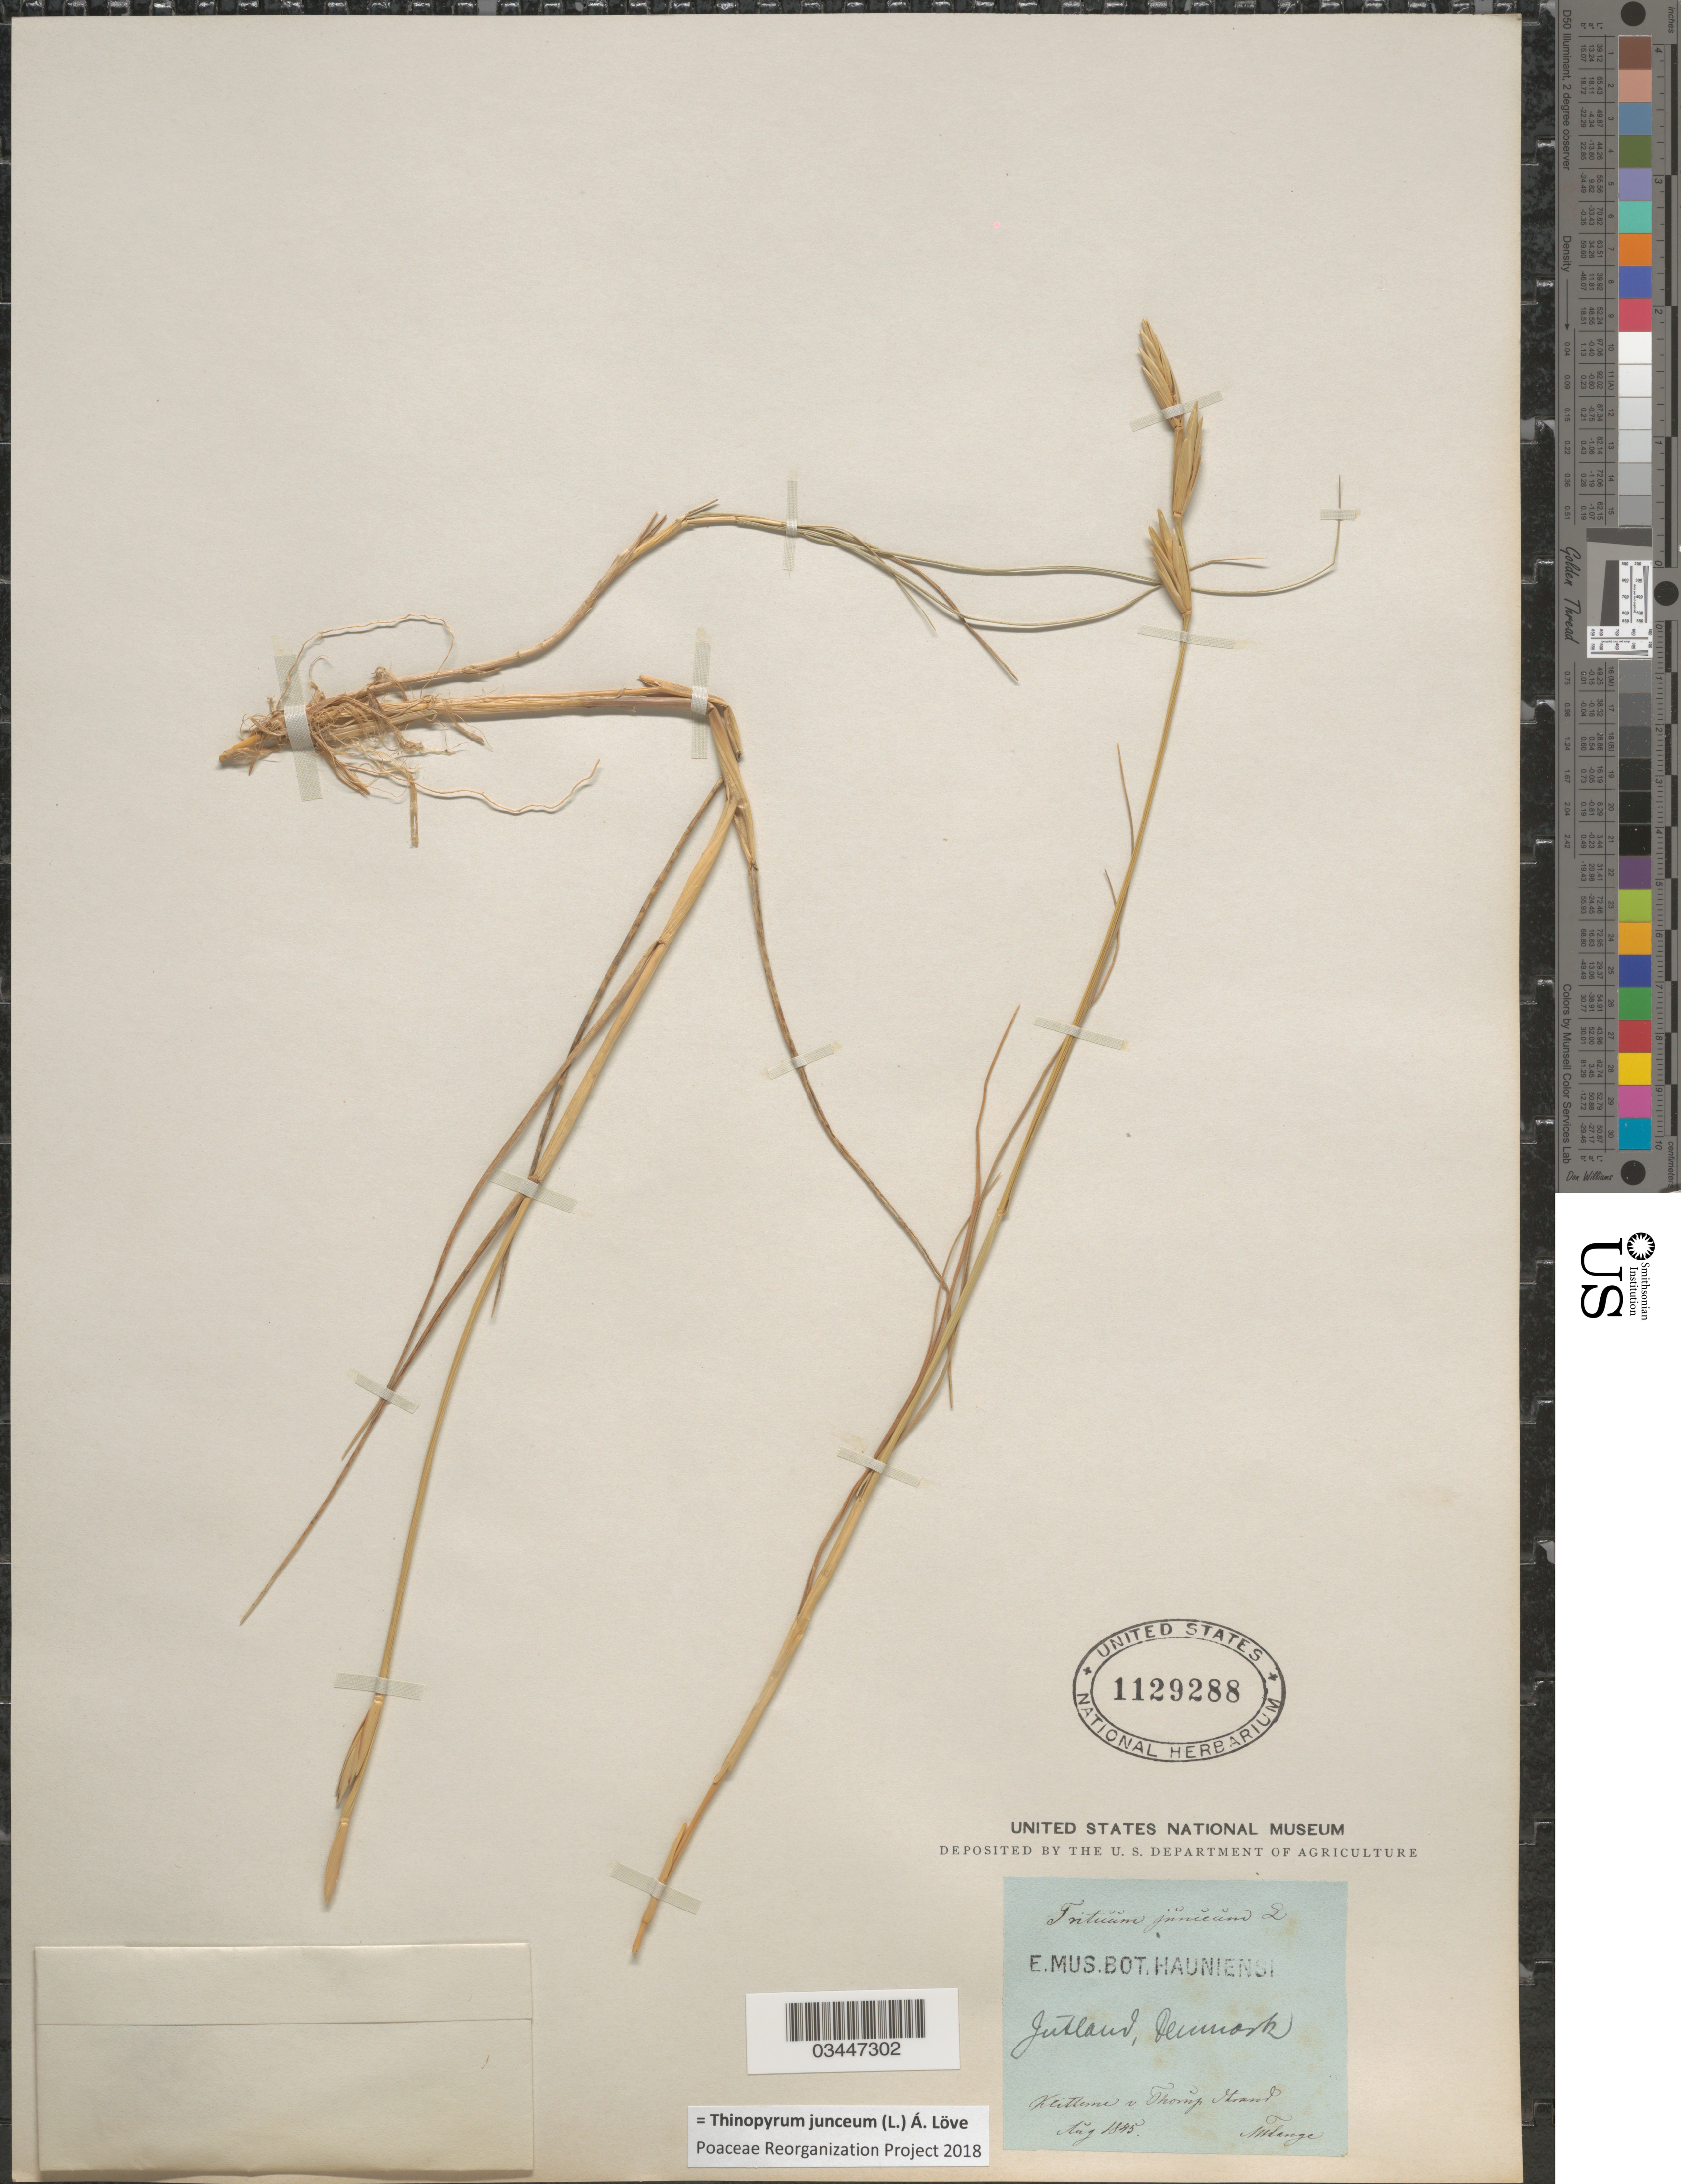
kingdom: Plantae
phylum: Tracheophyta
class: Liliopsida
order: Poales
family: Poaceae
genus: Thinopyrum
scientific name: Thinopyrum junceum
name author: (L.) Á. Löve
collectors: M. Lange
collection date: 1845-08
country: Denmark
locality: Jutland. Klittene v. Thorup Strand.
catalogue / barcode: US 1129288